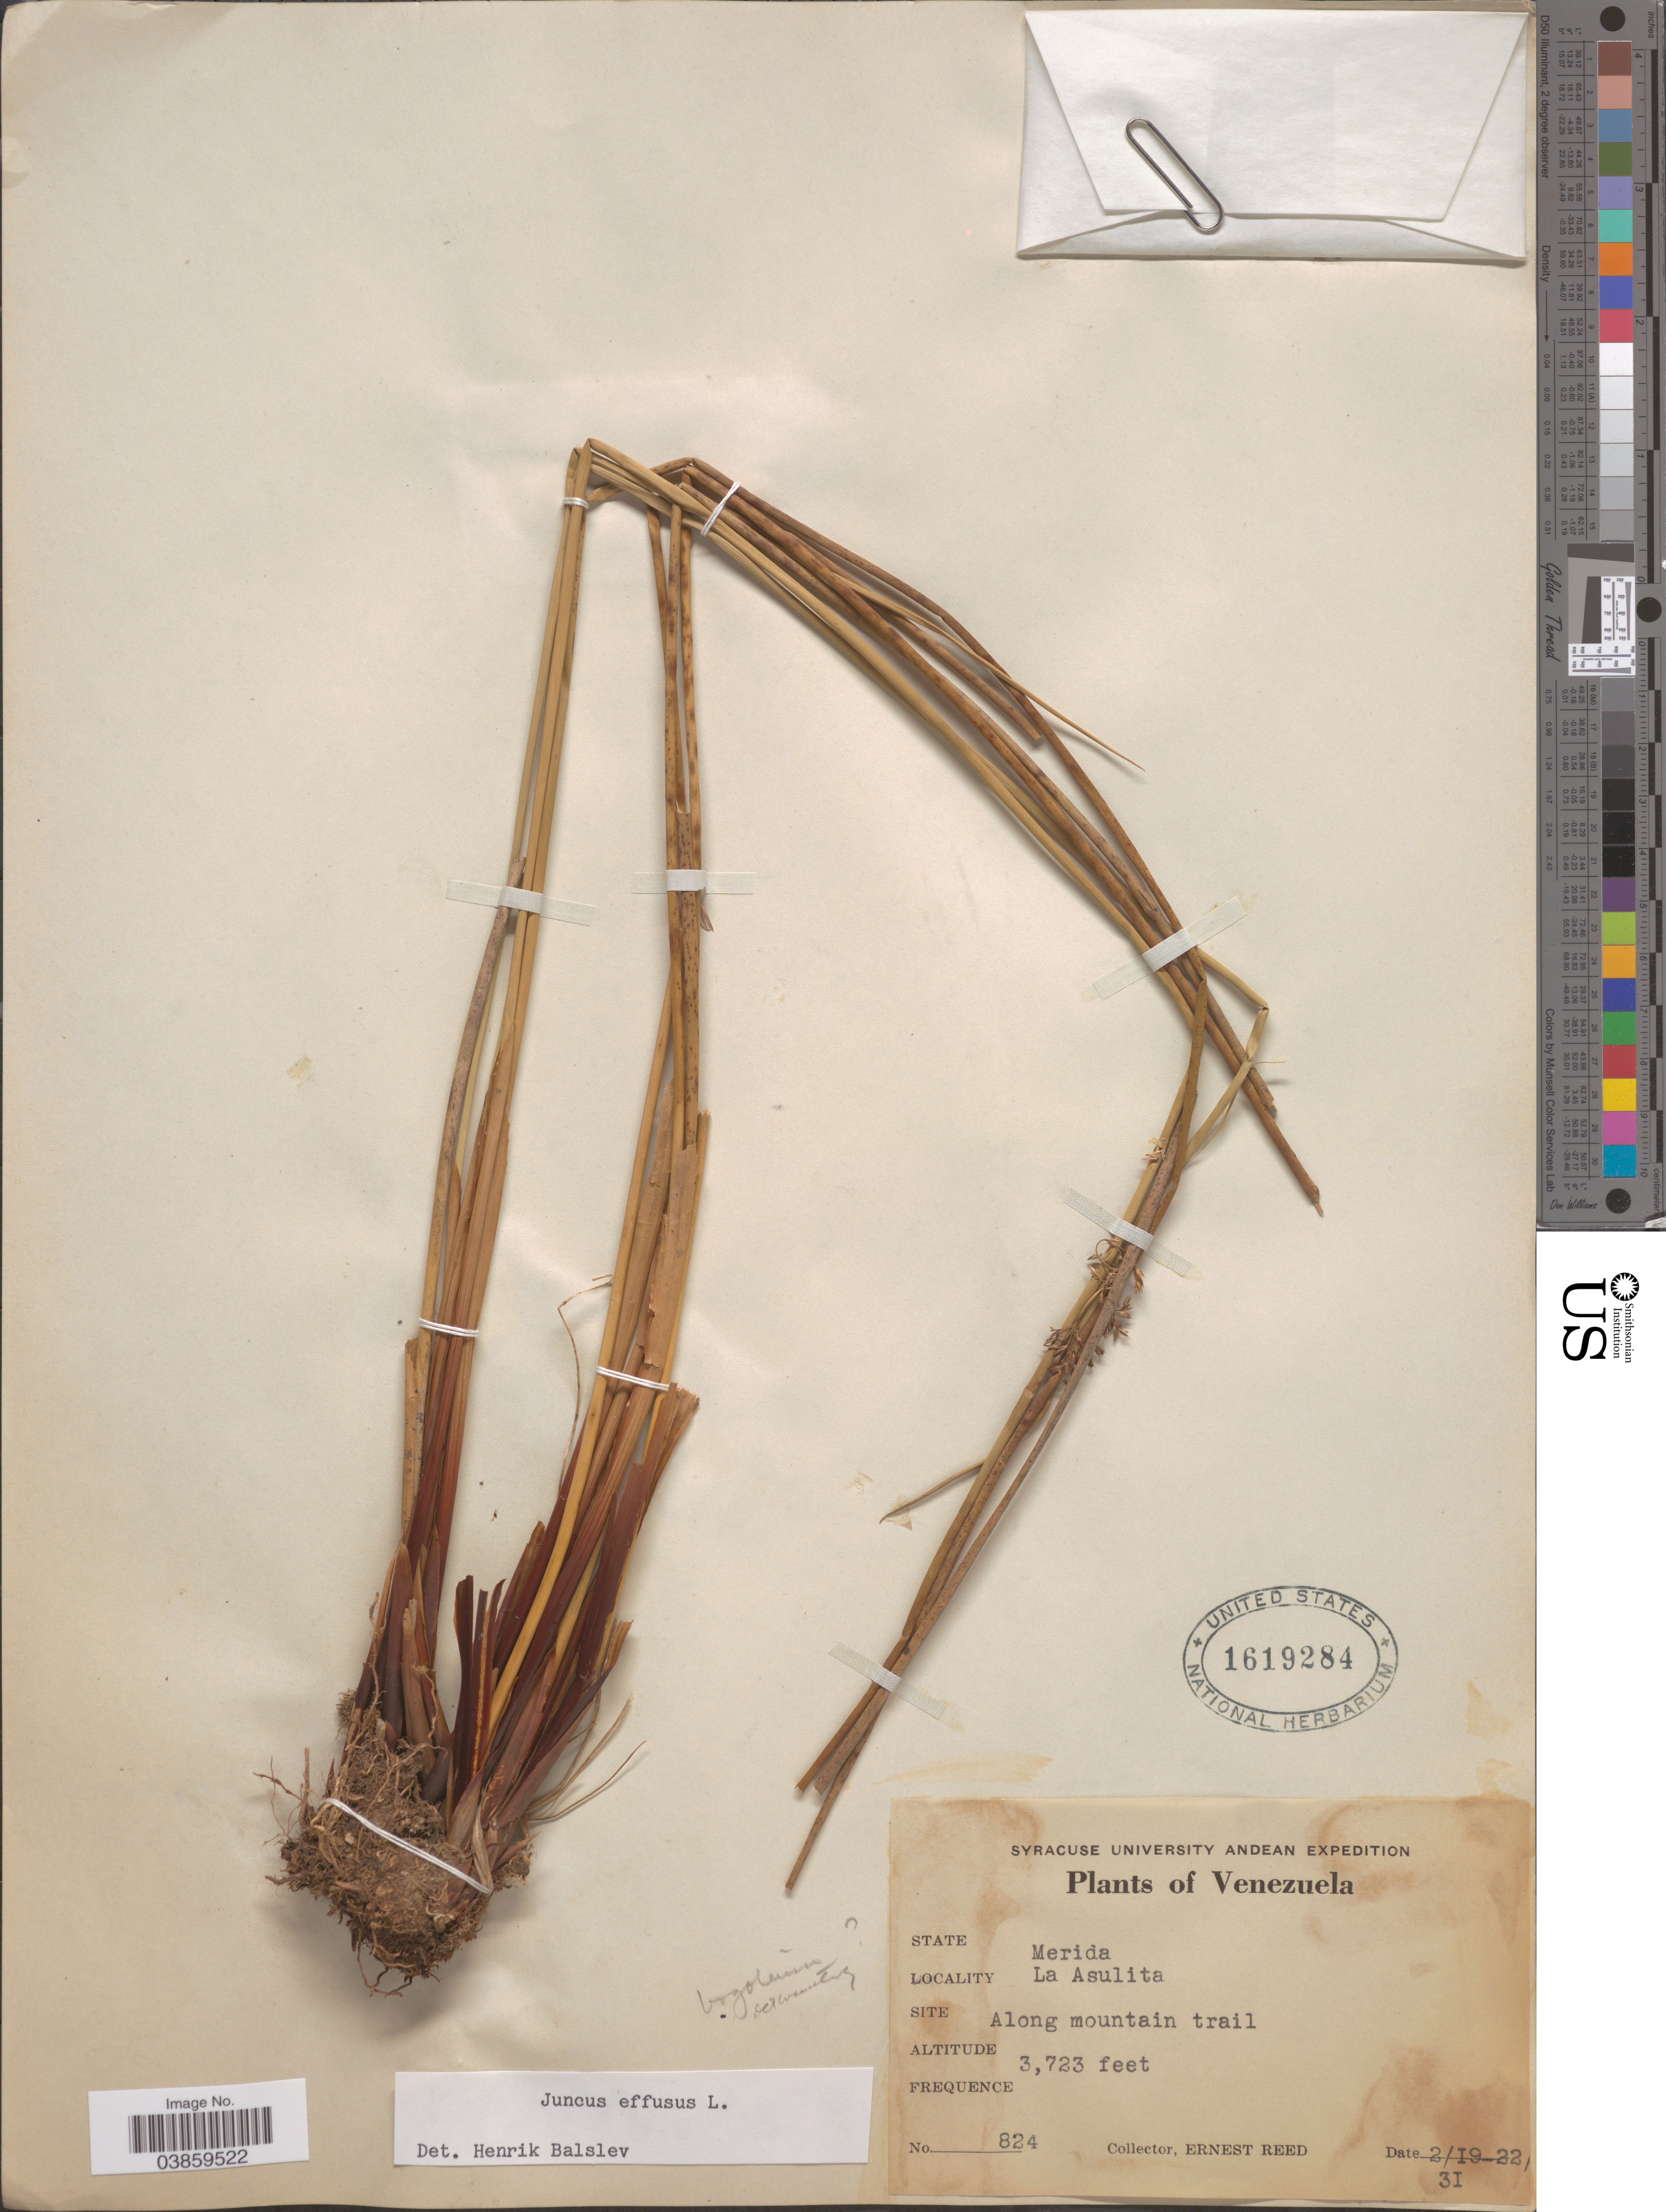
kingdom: Plantae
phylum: Tracheophyta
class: Liliopsida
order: Poales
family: Juncaceae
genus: Juncus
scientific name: Juncus effusus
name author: L.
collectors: E. Reed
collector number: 824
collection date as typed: Transcribed d/m/y: 19/2/31 to 22/2/31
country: Venezuela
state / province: Merida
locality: La Asulita. Site along mountain trail.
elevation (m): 1135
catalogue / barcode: US 1619284